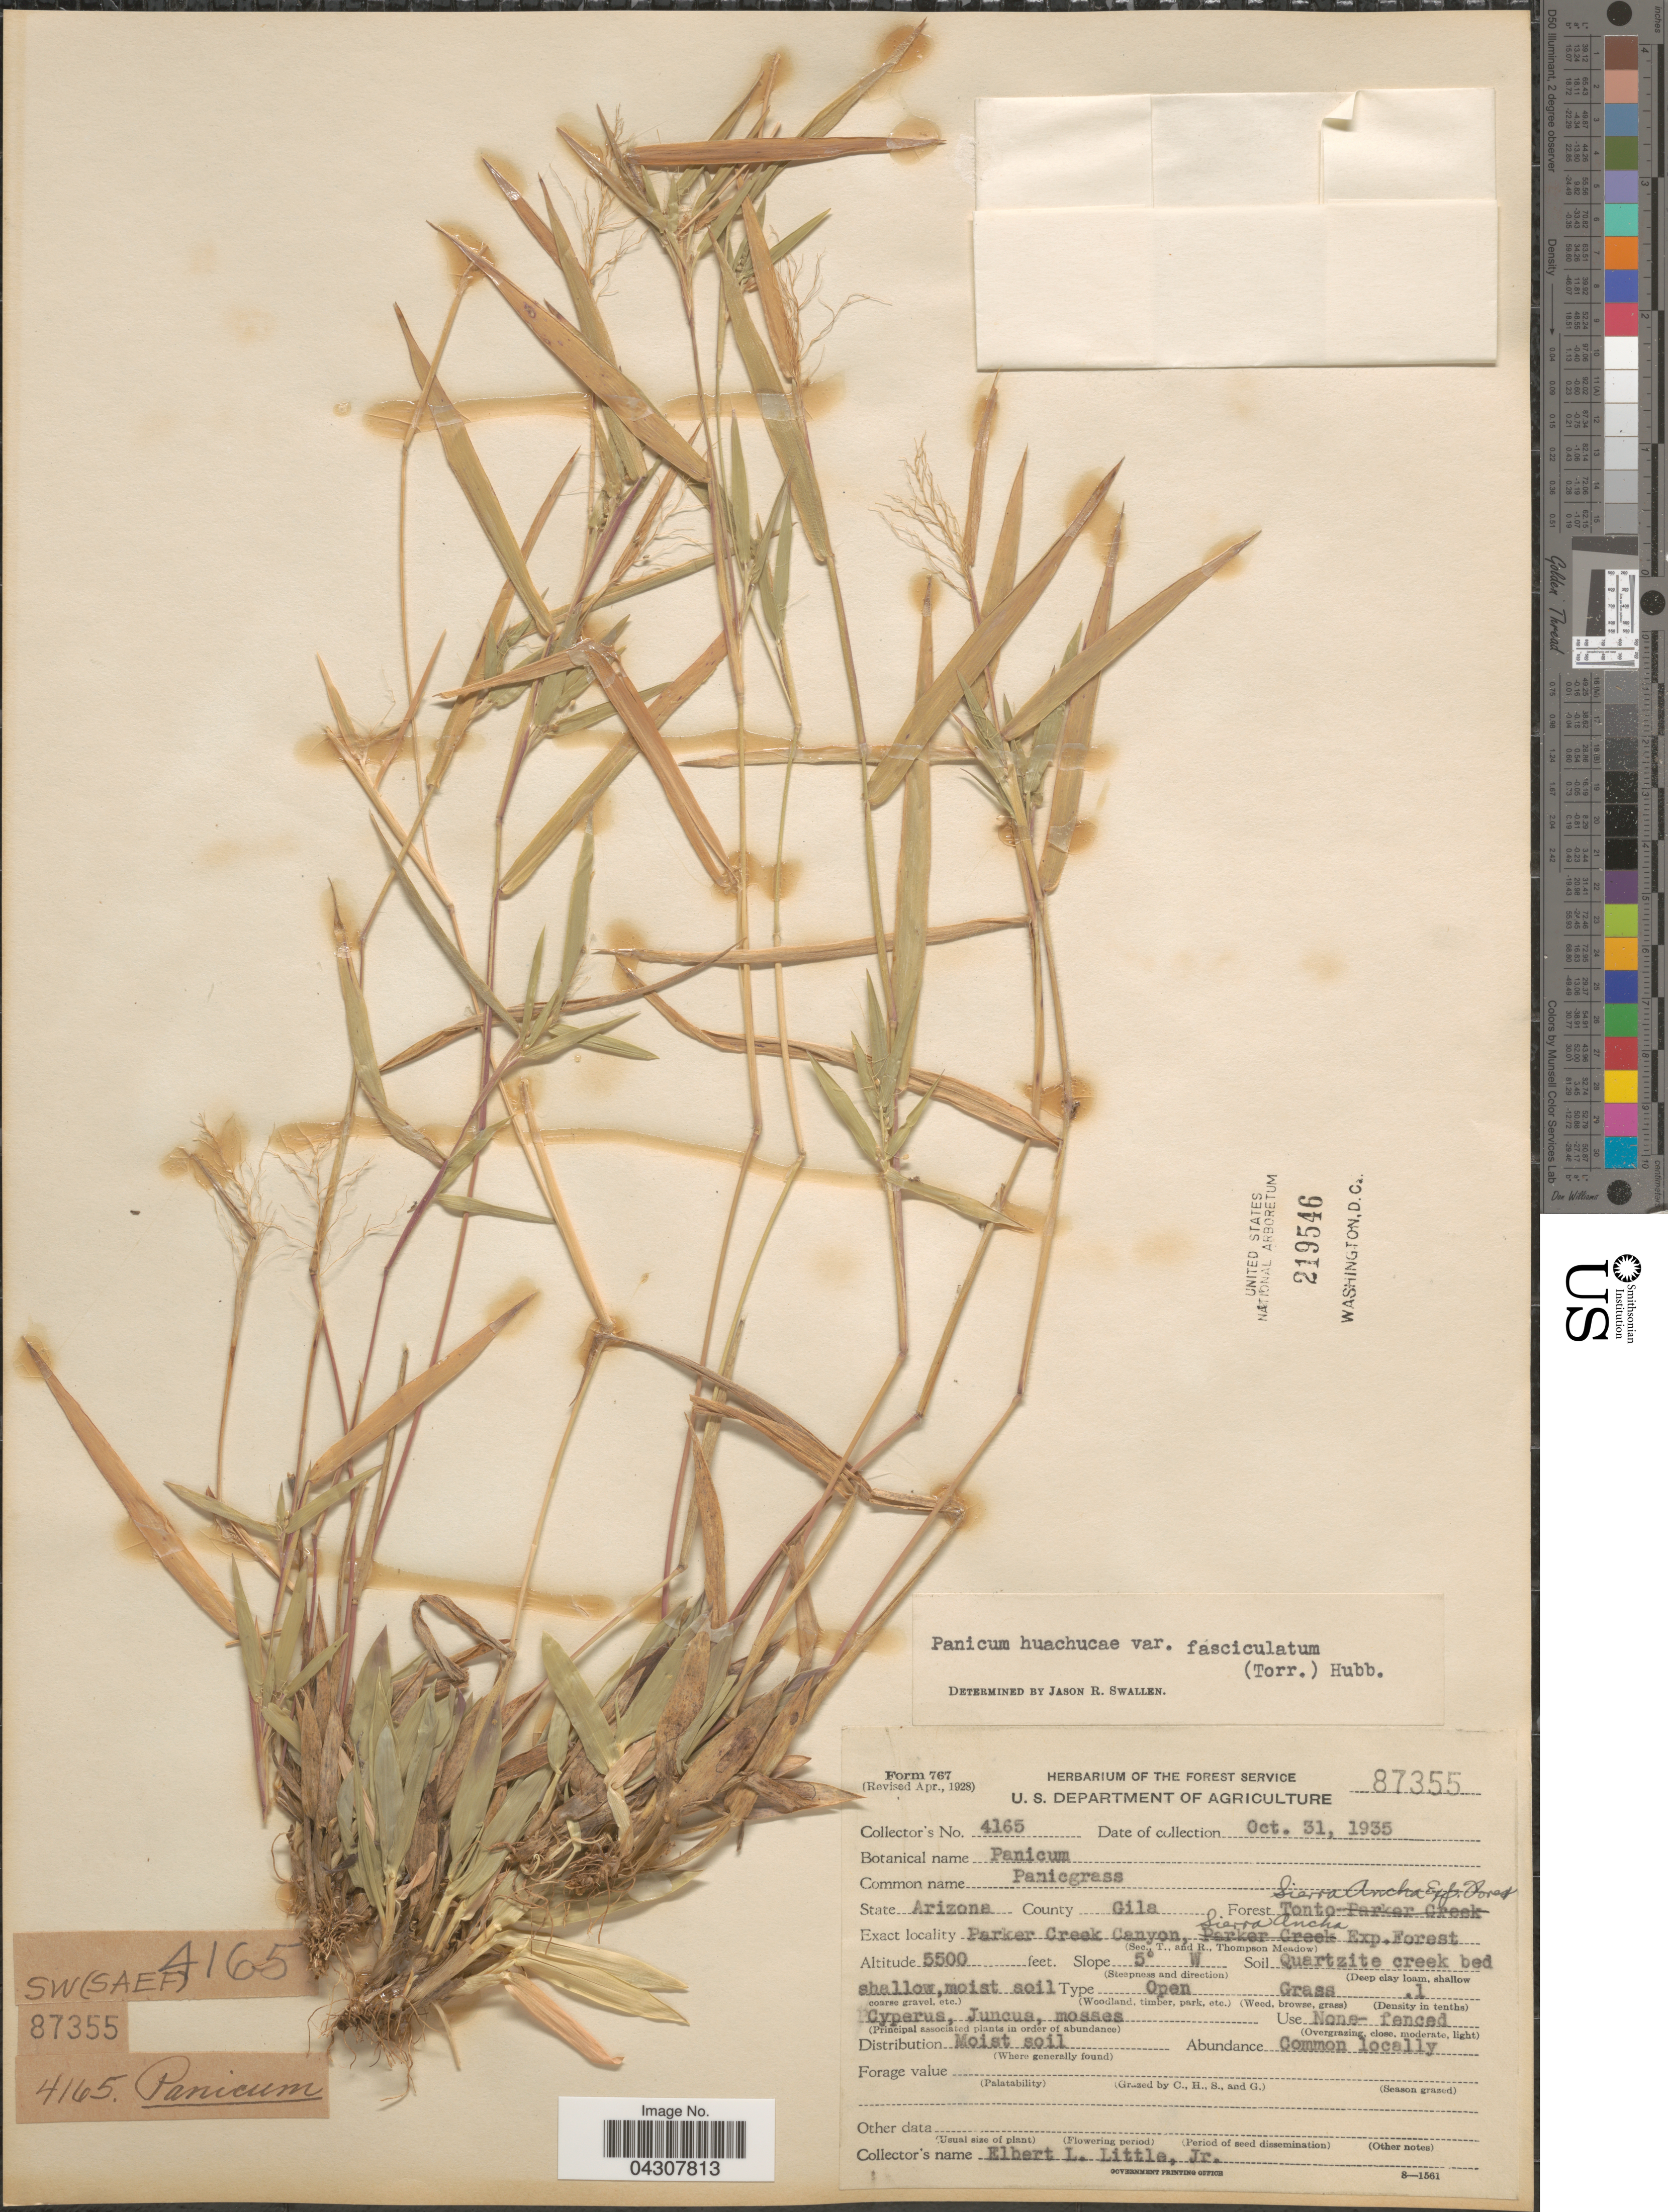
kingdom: Plantae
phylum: Tracheophyta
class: Liliopsida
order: Poales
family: Poaceae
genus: Dichanthelium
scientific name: Dichanthelium acuminatum var. acuminatum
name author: (Sw.) Gould & C.A. Clark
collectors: E. L. Little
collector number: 4165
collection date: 1935-10-31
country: United States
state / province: Arizona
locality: County Gila. Forest Sierra Ancha Exp. Forest. Parker Creek Canyon, Sierra Ancha Exp. Forest.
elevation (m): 1676